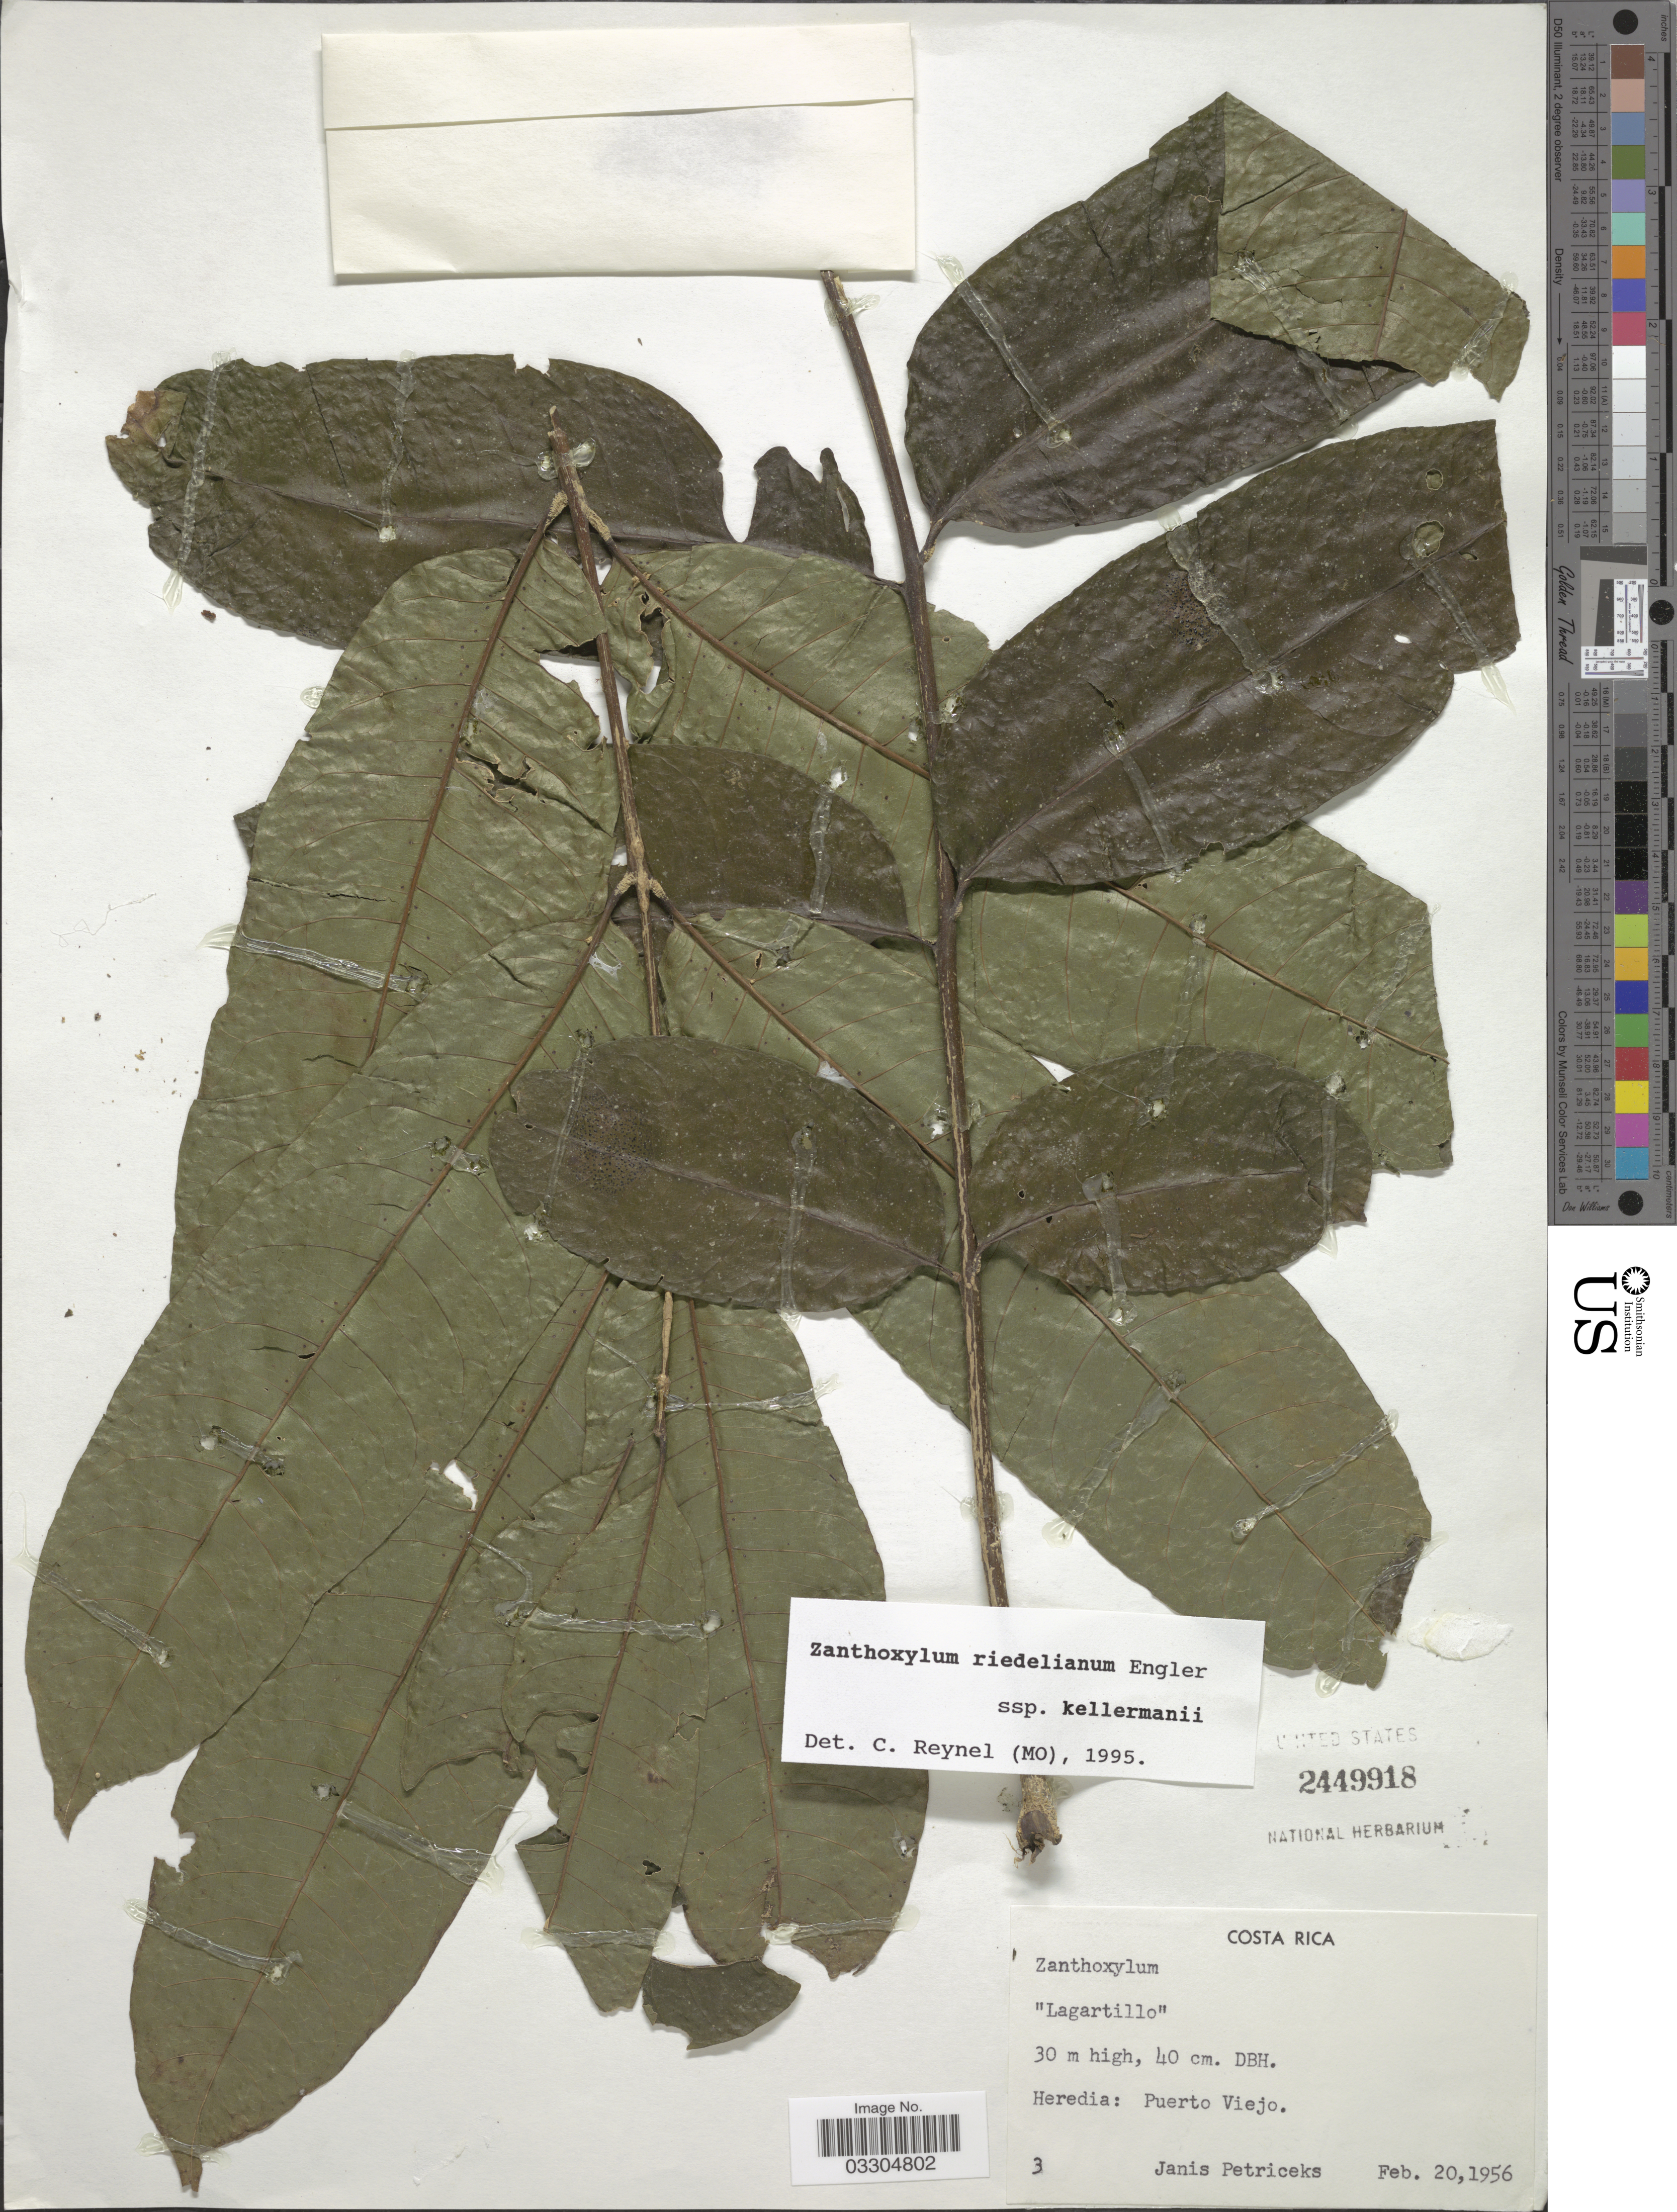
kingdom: Plantae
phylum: Tracheophyta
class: Magnoliopsida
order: Sapindales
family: Rutaceae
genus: Zanthoxylum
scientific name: Zanthoxylum riedelianum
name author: Engl.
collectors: J. Petriceks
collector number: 3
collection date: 1956-02-20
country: Costa Rica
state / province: Heredia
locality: Puerto Viejo.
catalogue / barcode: US 2449918